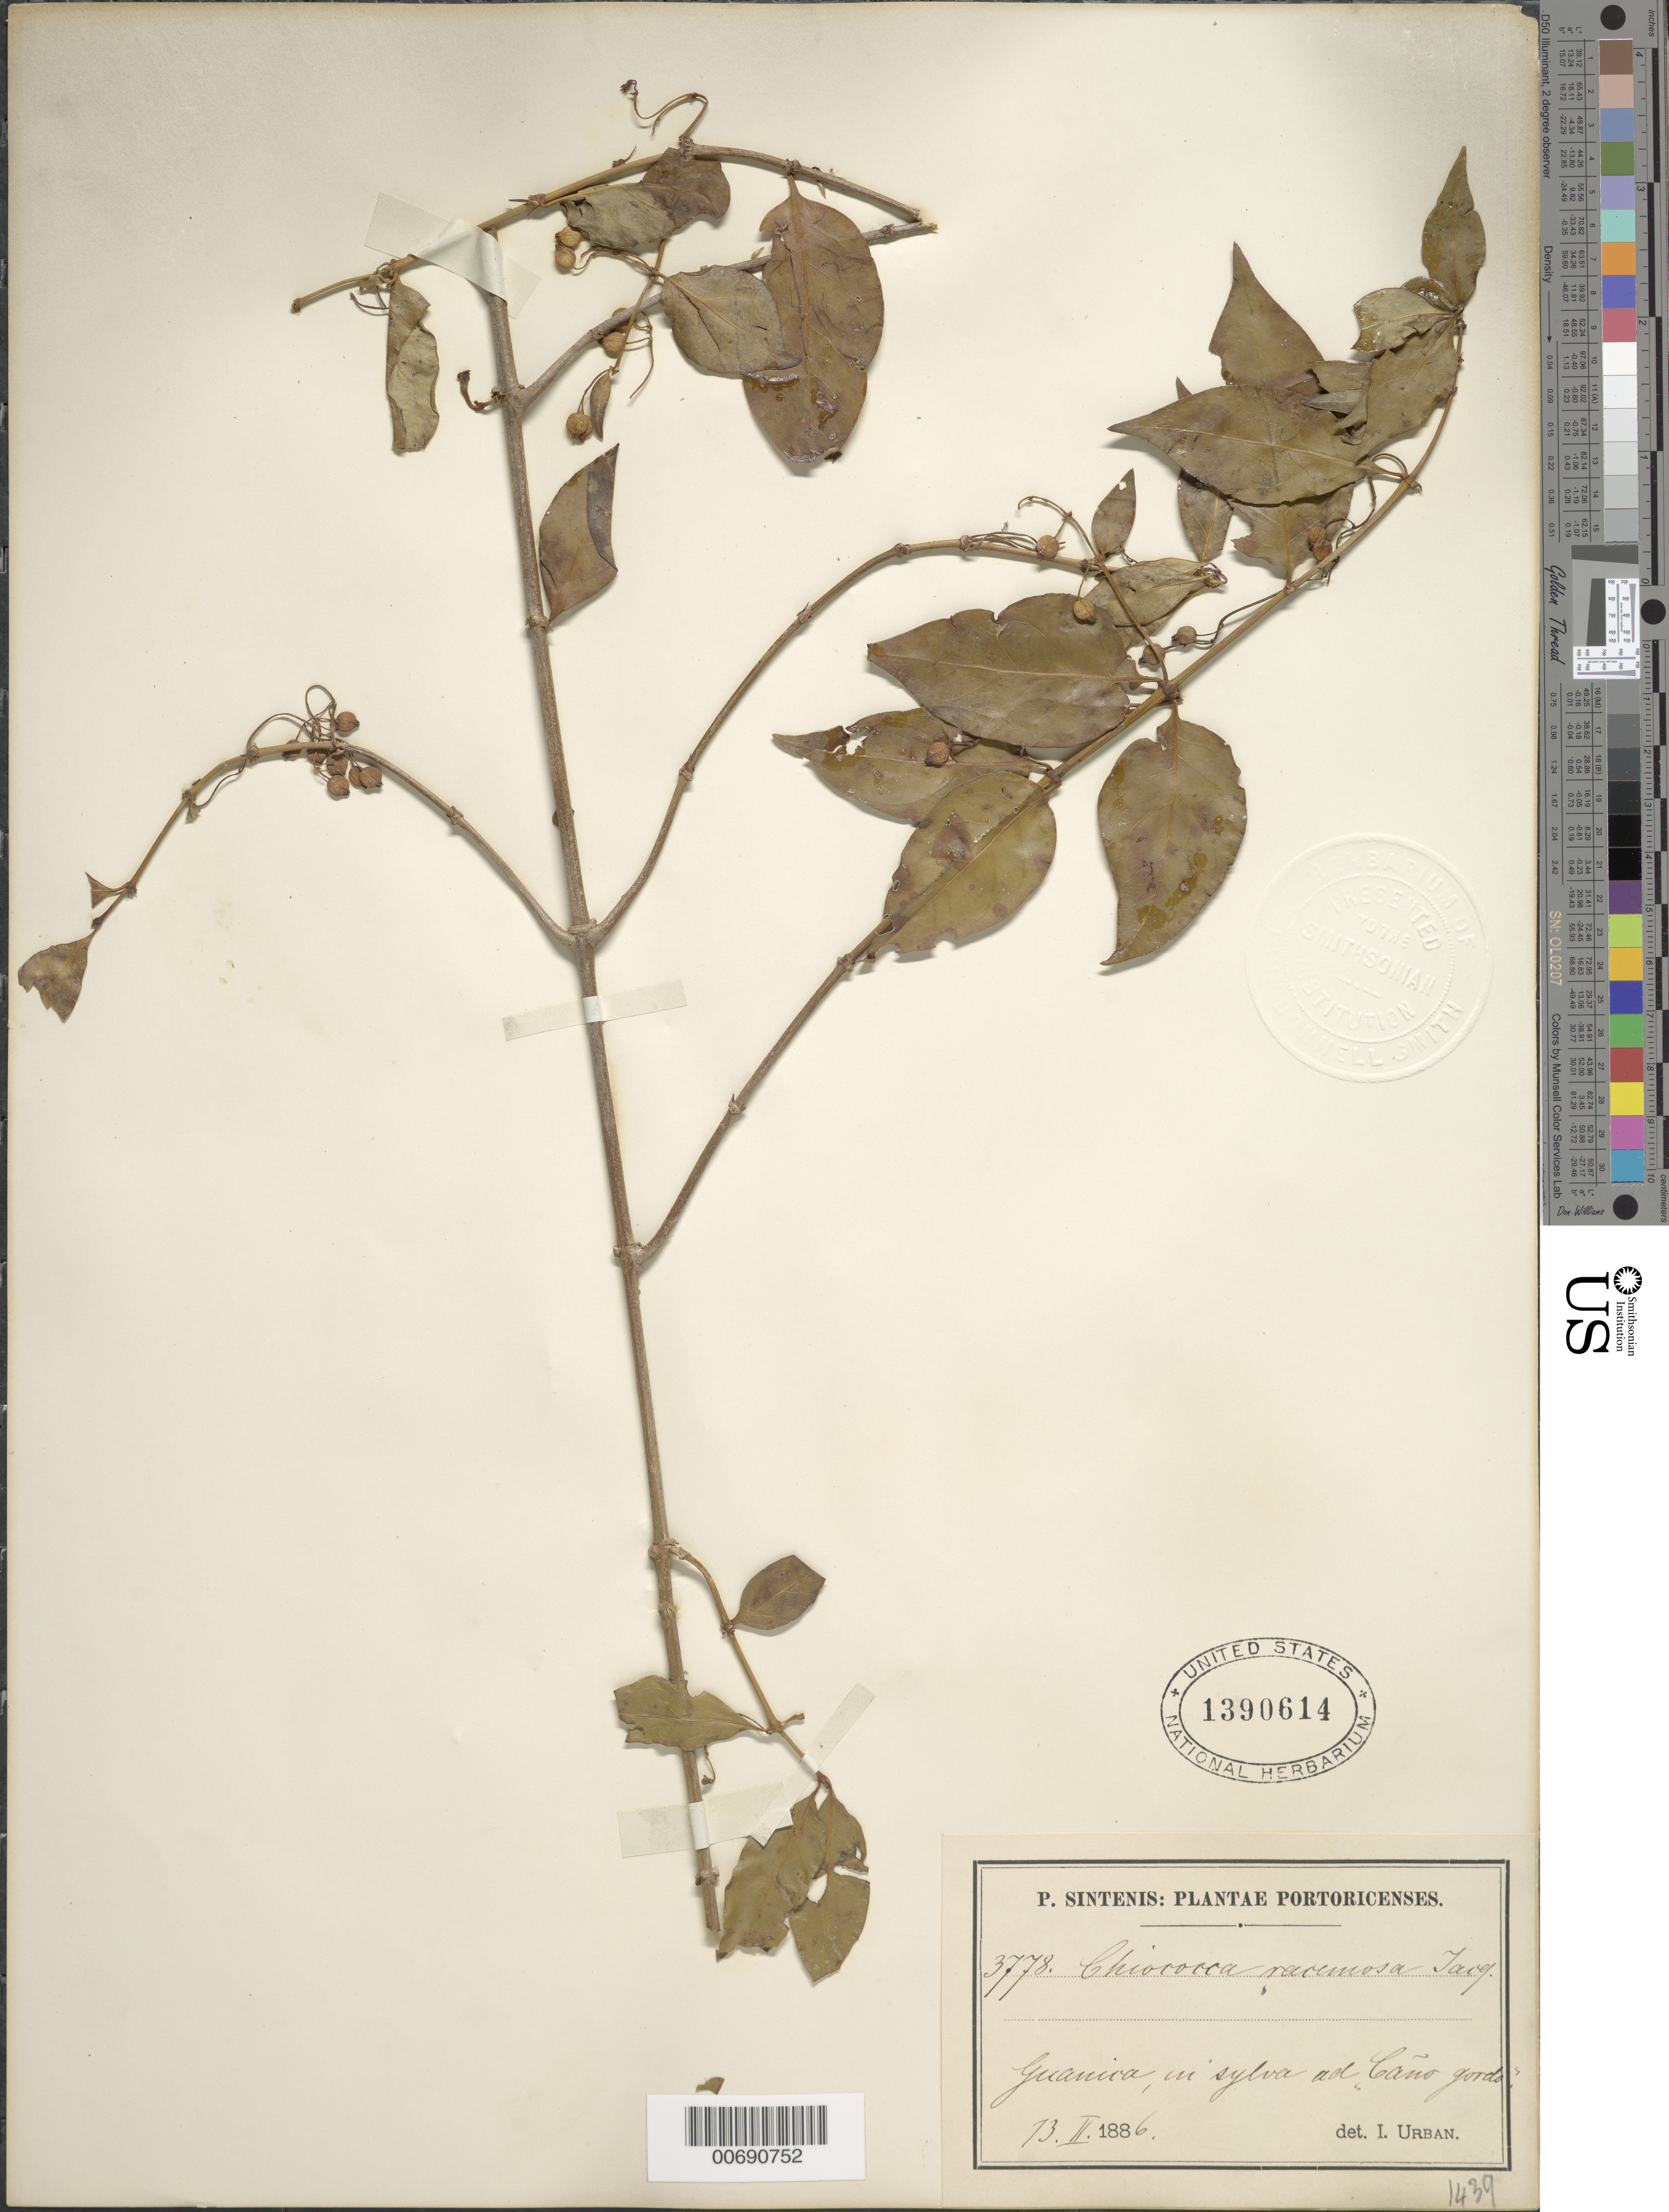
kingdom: Plantae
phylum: Tracheophyta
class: Magnoliopsida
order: Gentianales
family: Rubiaceae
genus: Chiococca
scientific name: Chiococca alba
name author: (L.) Hitchc.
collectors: P. Sintenis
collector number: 3778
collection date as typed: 13 Feb 1886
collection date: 1886-02-13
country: Puerto Rico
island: Greater Antilles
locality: Guanica.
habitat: in sylva ad Cano gordo.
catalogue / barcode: US 1390614